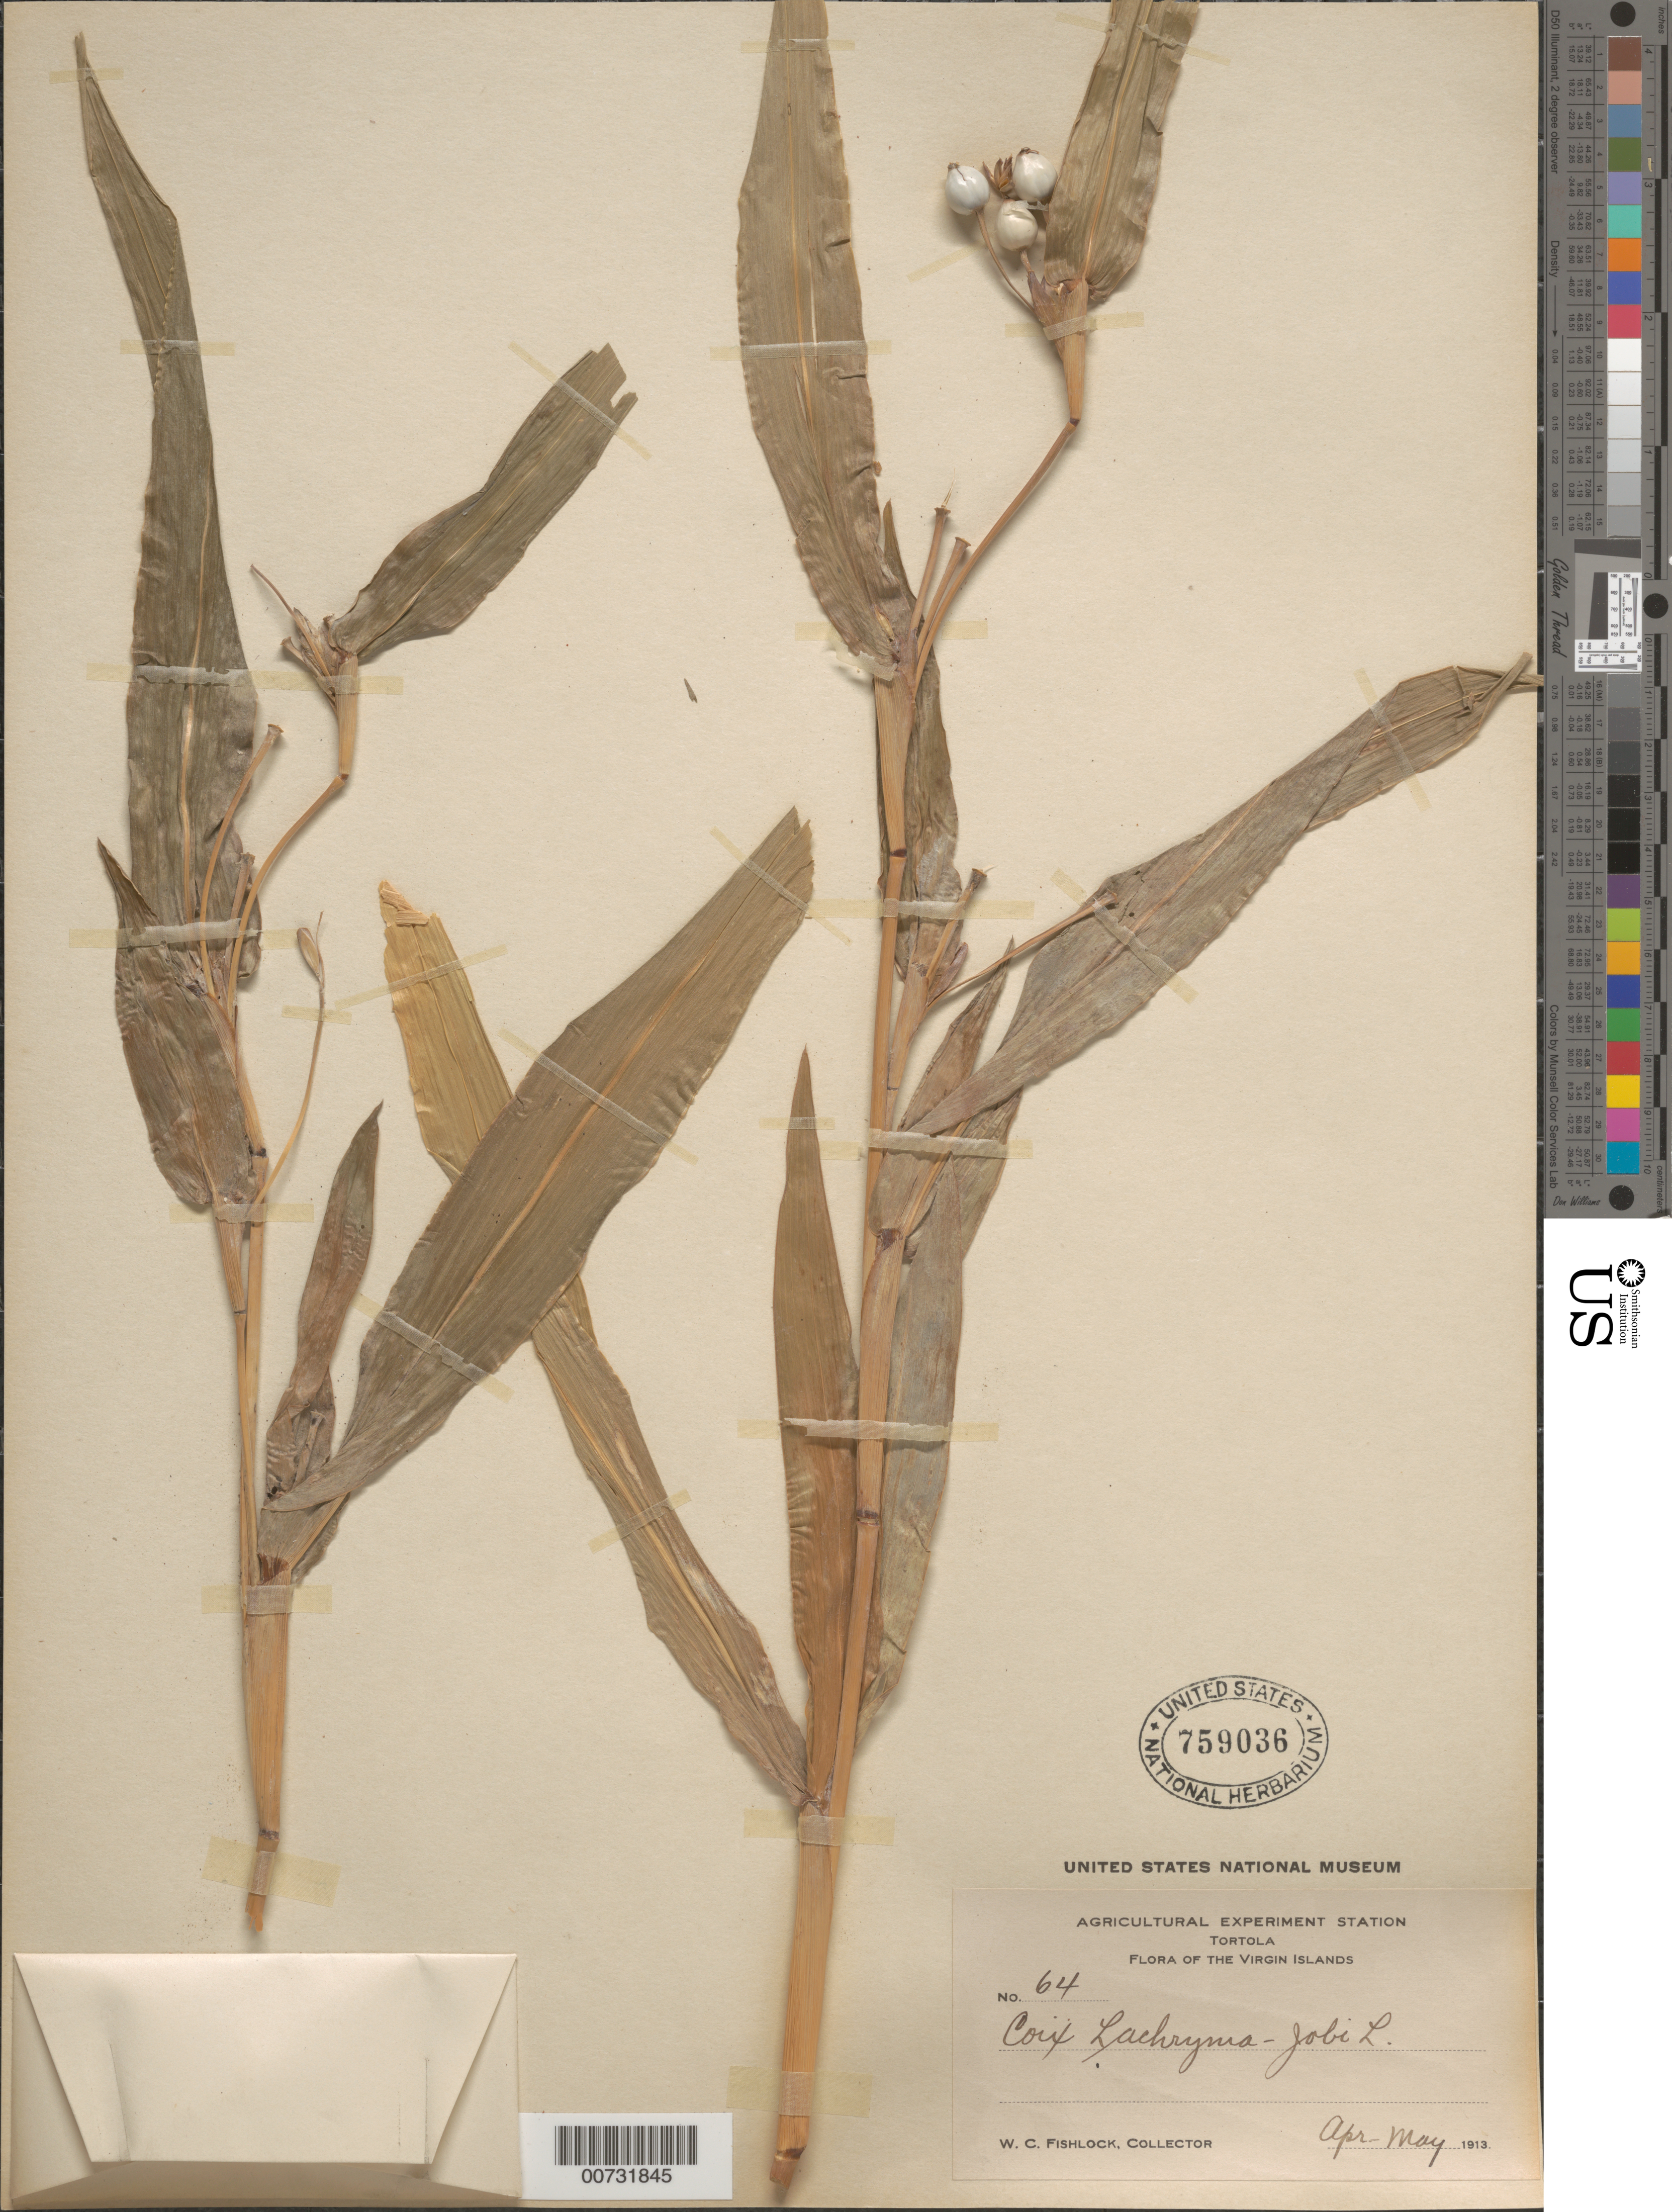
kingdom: Plantae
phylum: Tracheophyta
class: Liliopsida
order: Poales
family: Poaceae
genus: Coix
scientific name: Coix lacryma-jobi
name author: L.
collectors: W. Fishlock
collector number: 64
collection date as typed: Apr 1913 to -- May 1913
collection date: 1913-04/1913-05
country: British Virgin Islands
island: Tortola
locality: Agric. Exp. Station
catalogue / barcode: US 759036